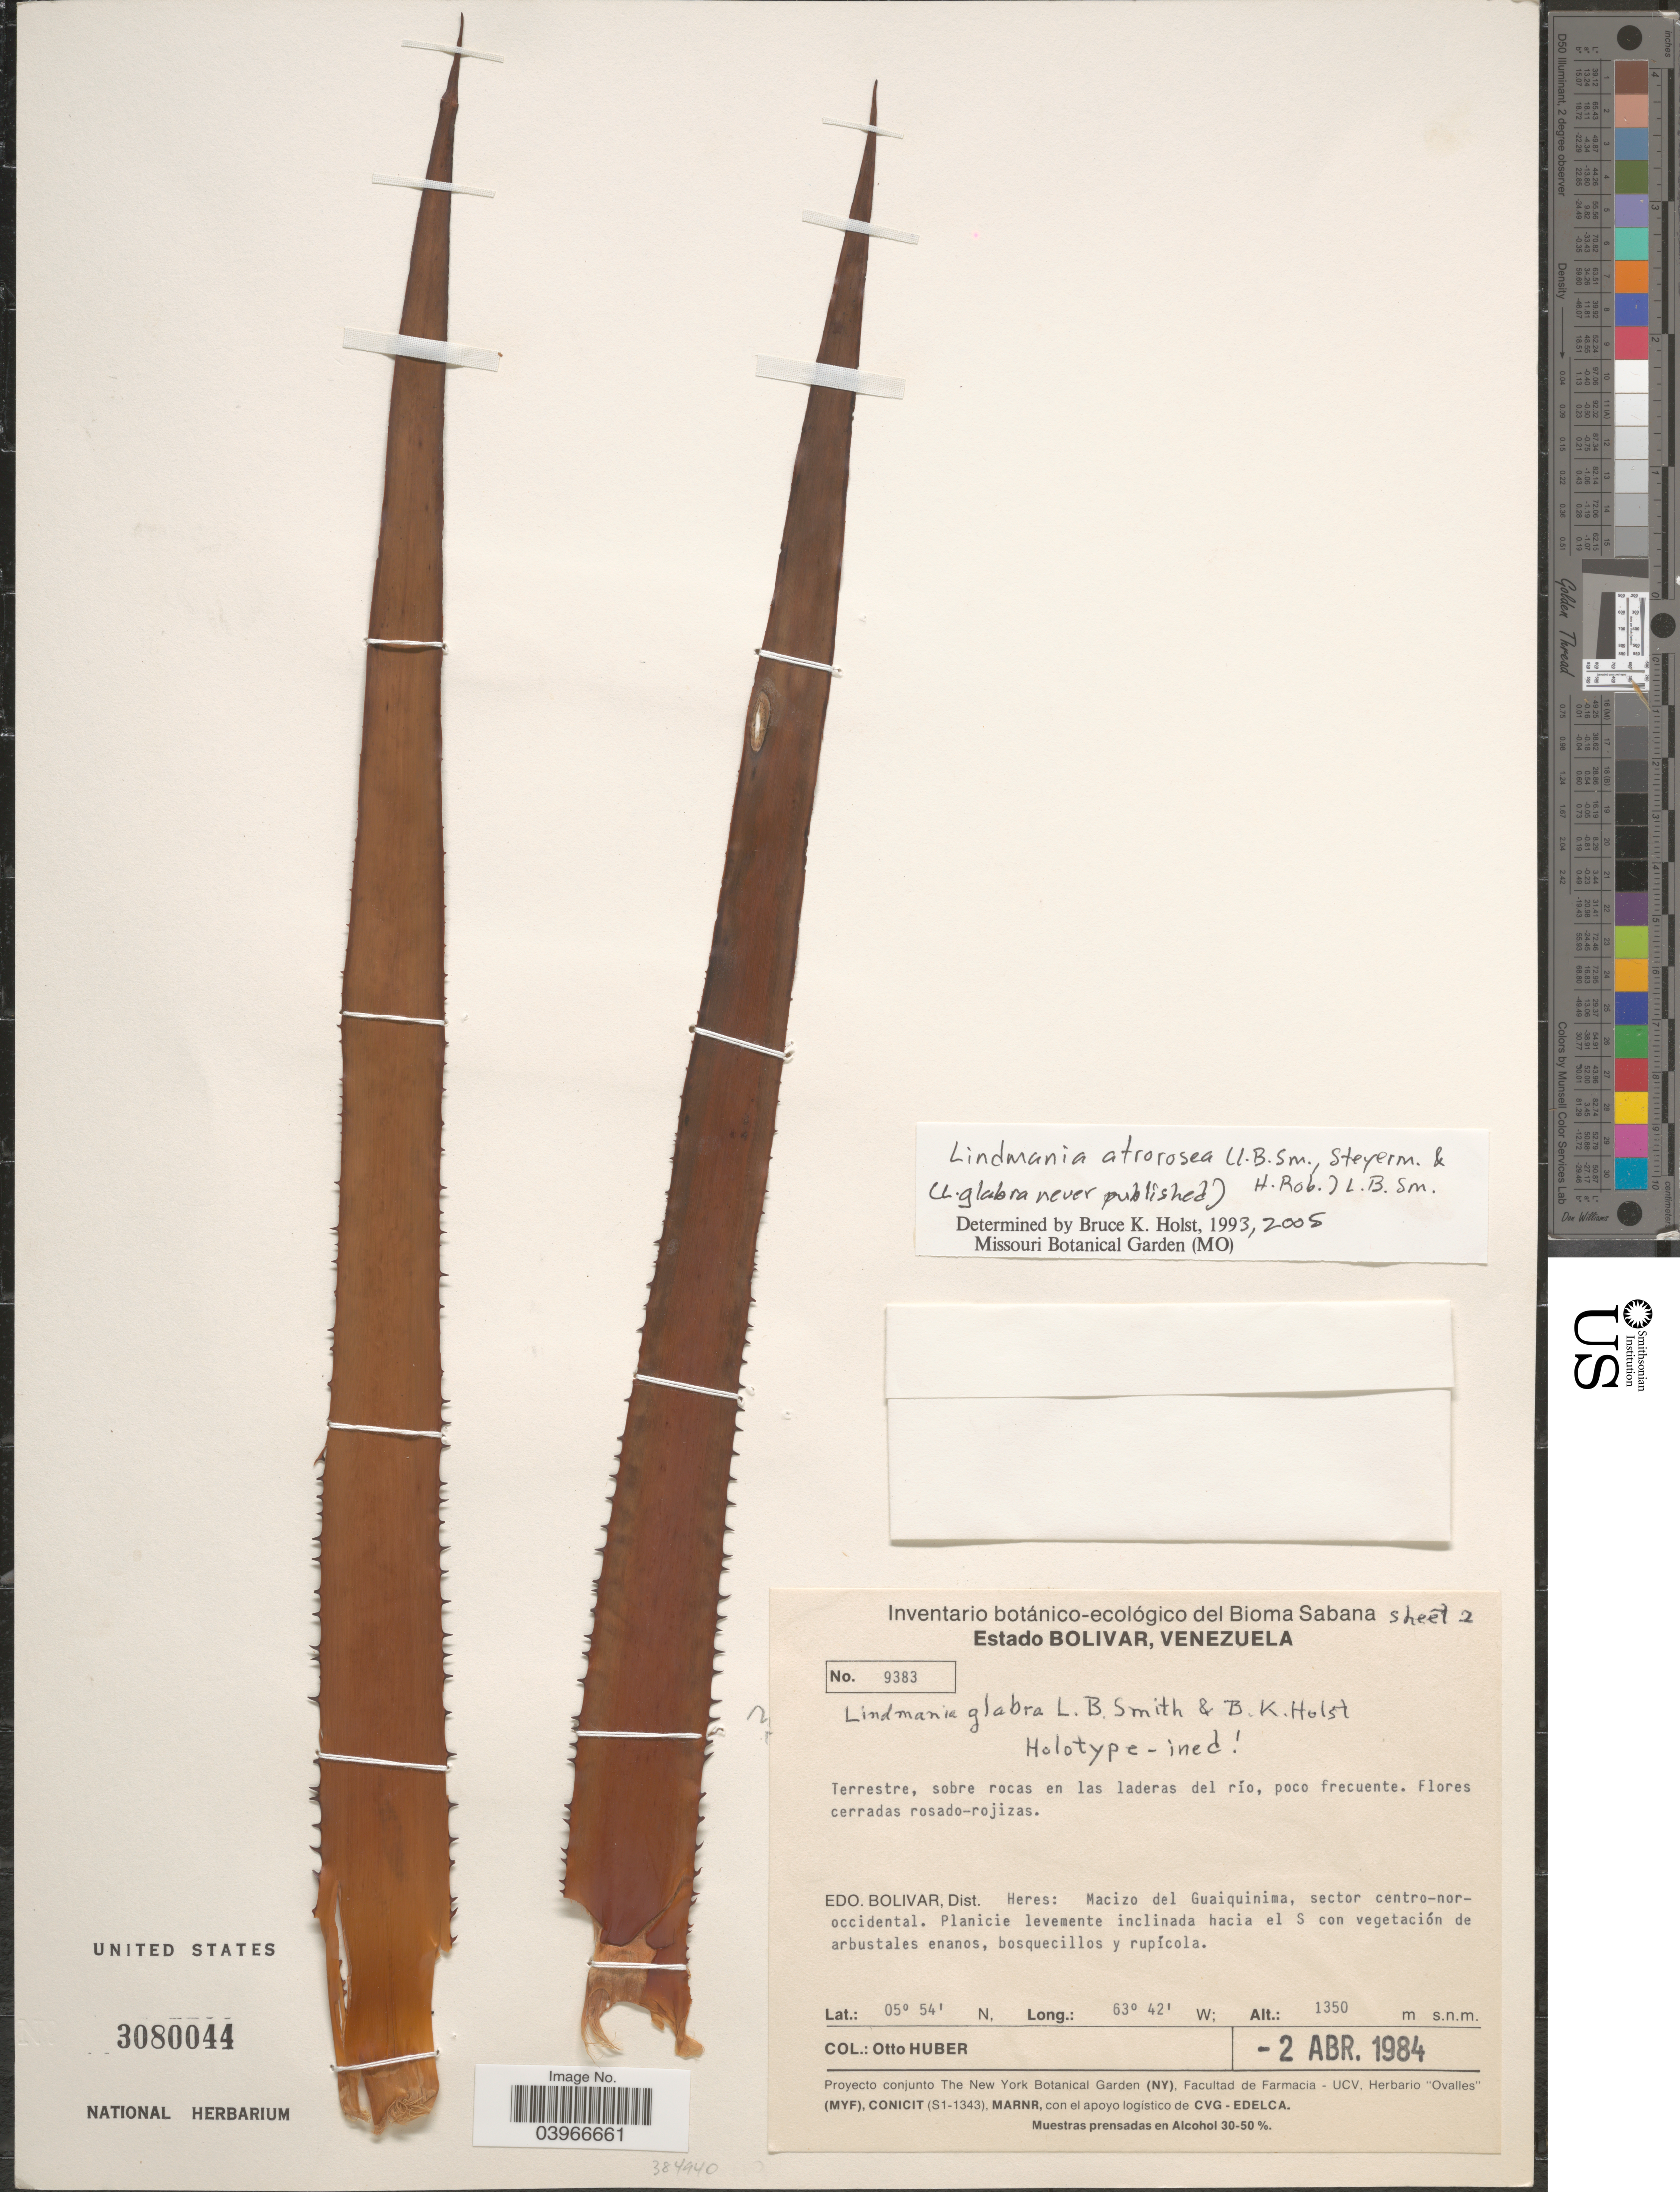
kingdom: Plantae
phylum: Tracheophyta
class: Liliopsida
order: Poales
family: Bromeliaceae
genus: Lindmania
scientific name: Lindmania atrorosea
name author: (L.B. Sm. et al.) L.B. Sm.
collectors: O. Huber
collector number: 9383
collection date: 1984-04-02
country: Venezuela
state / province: Bolivar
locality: Dist. Heres: Macizo del Guaiquinima, sector centro-nor-occidental. Planicie levemente inclinada hacia el S con vegetación de arbustales enanos, bosquecillos y rupicola.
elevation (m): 1350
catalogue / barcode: US 3080044